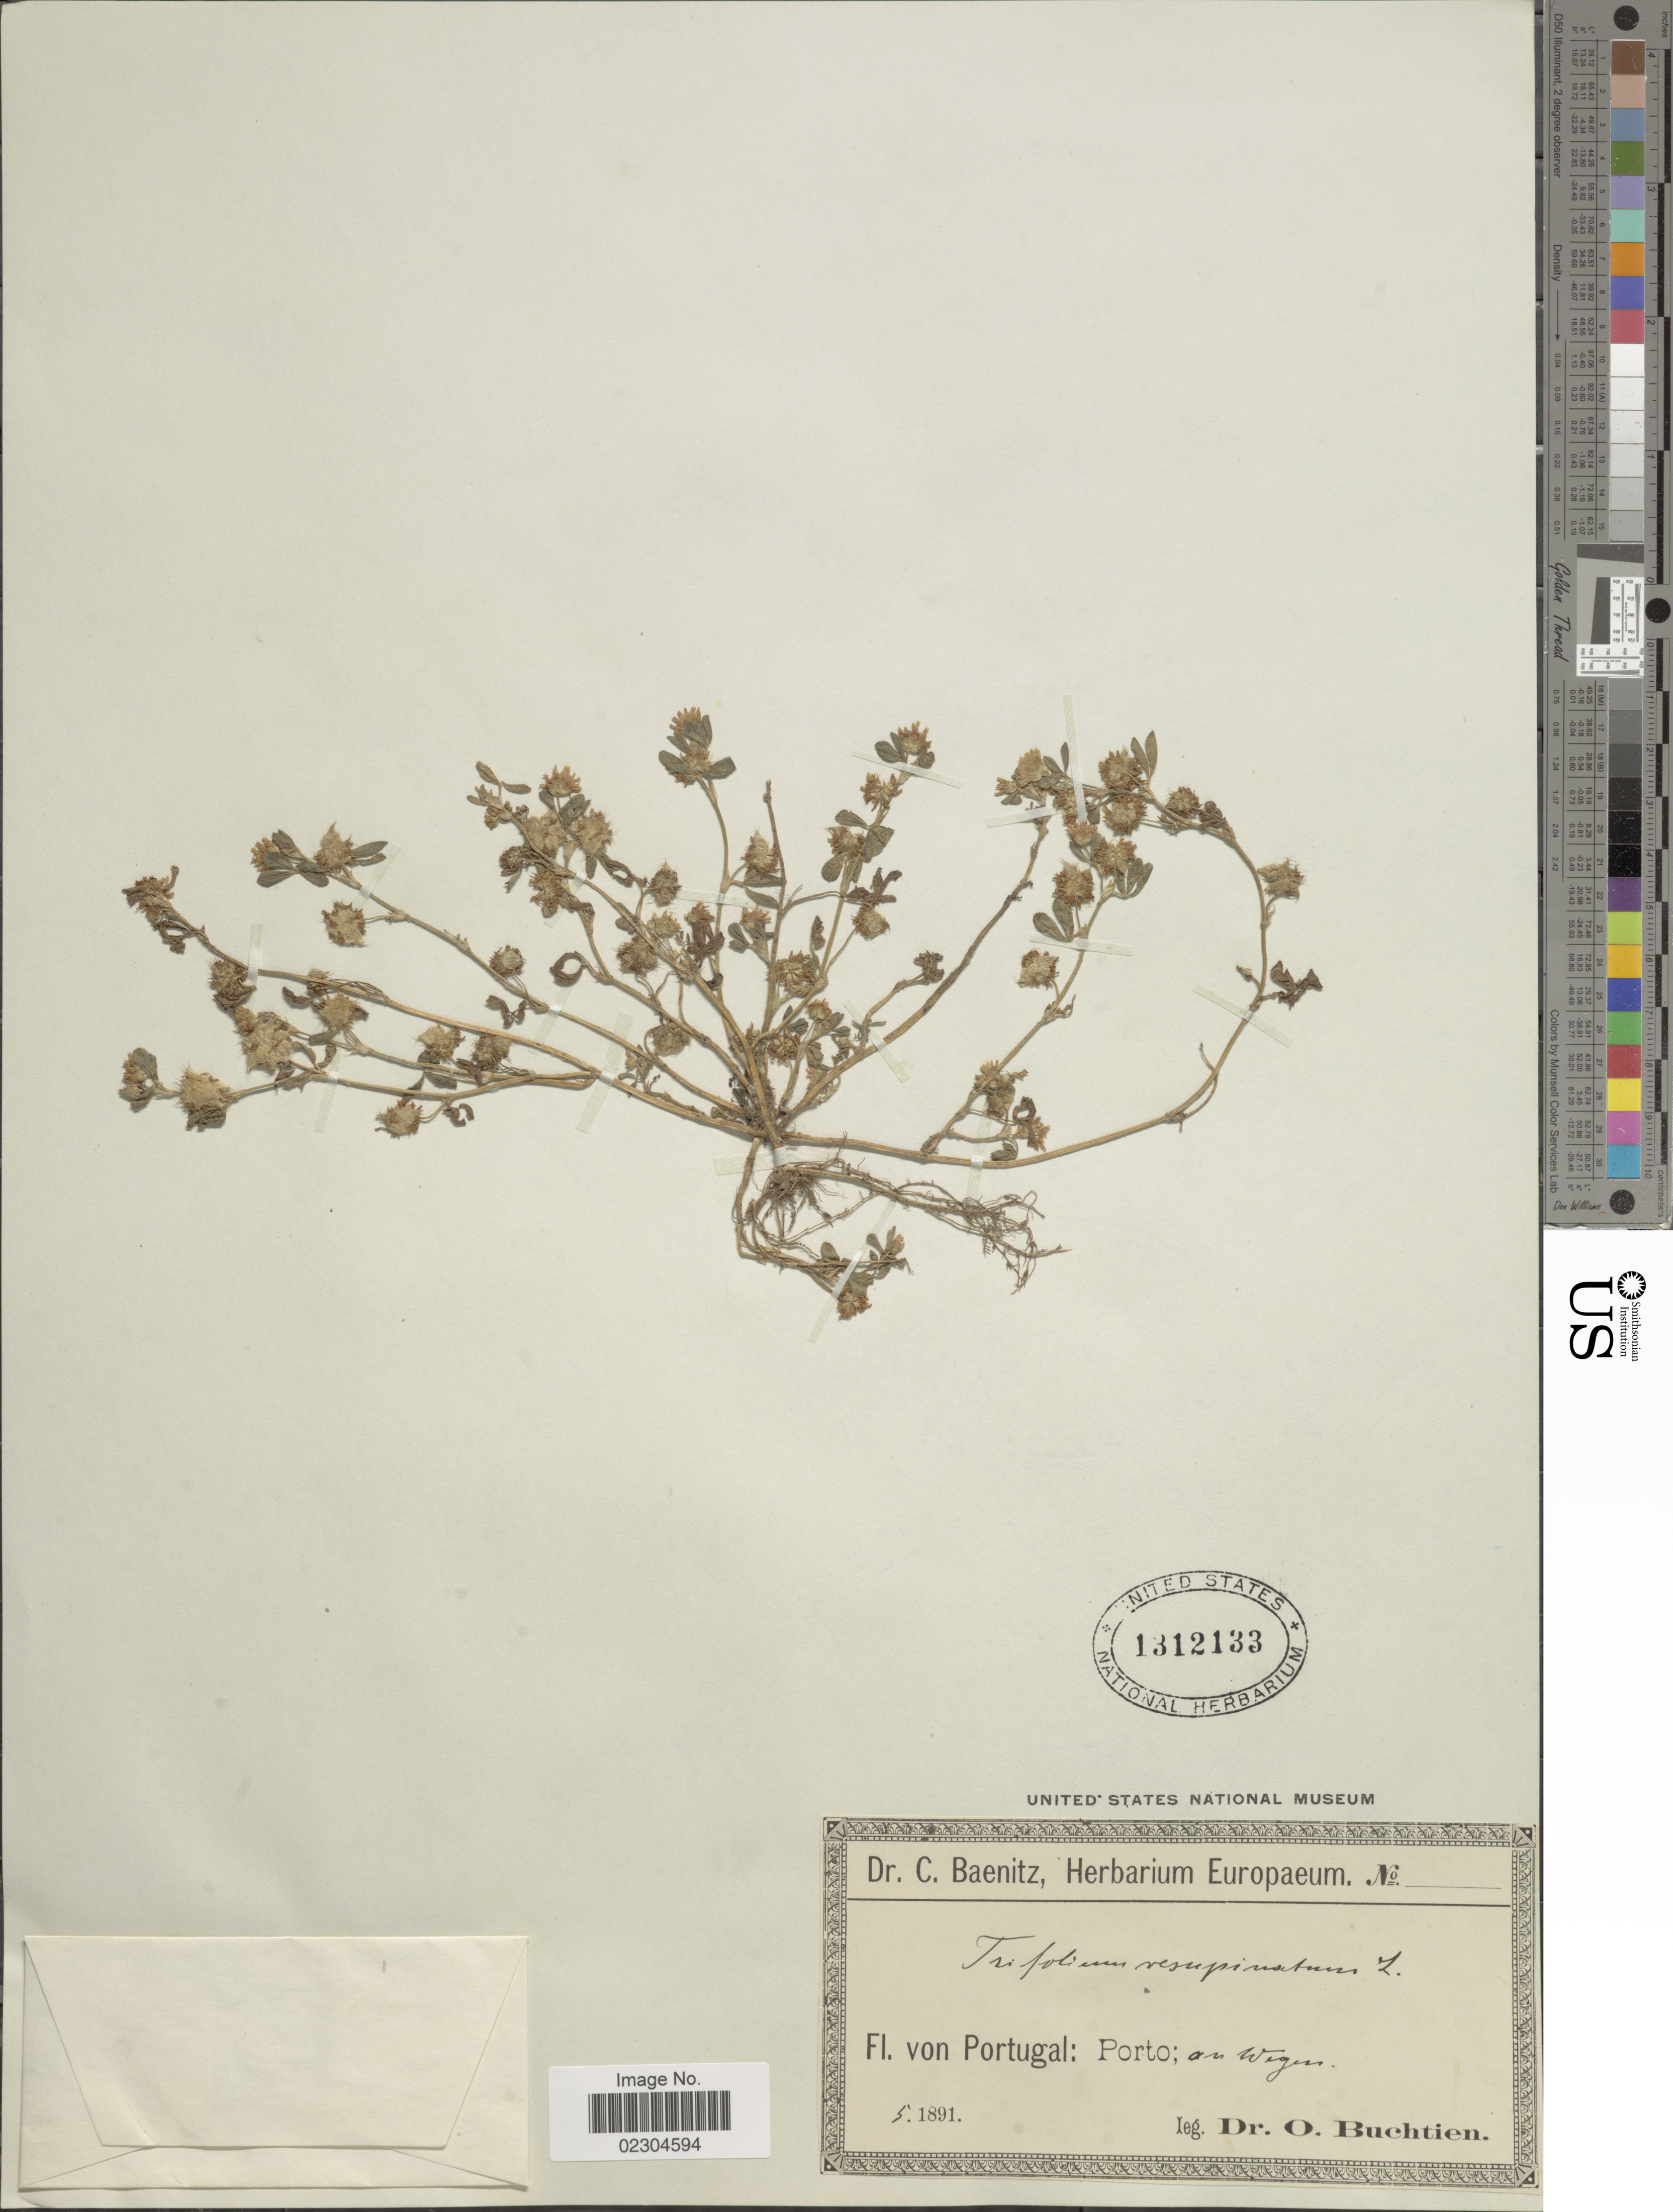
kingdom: Plantae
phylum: Tracheophyta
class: Magnoliopsida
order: Fabales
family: Fabaceae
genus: Trifolium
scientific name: Trifolium resupinatum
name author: L.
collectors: O. Buchtien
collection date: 1891-05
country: Portugal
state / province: Porto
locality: Fl. von Portugal: Porto: au Wegen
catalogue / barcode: US 1312133